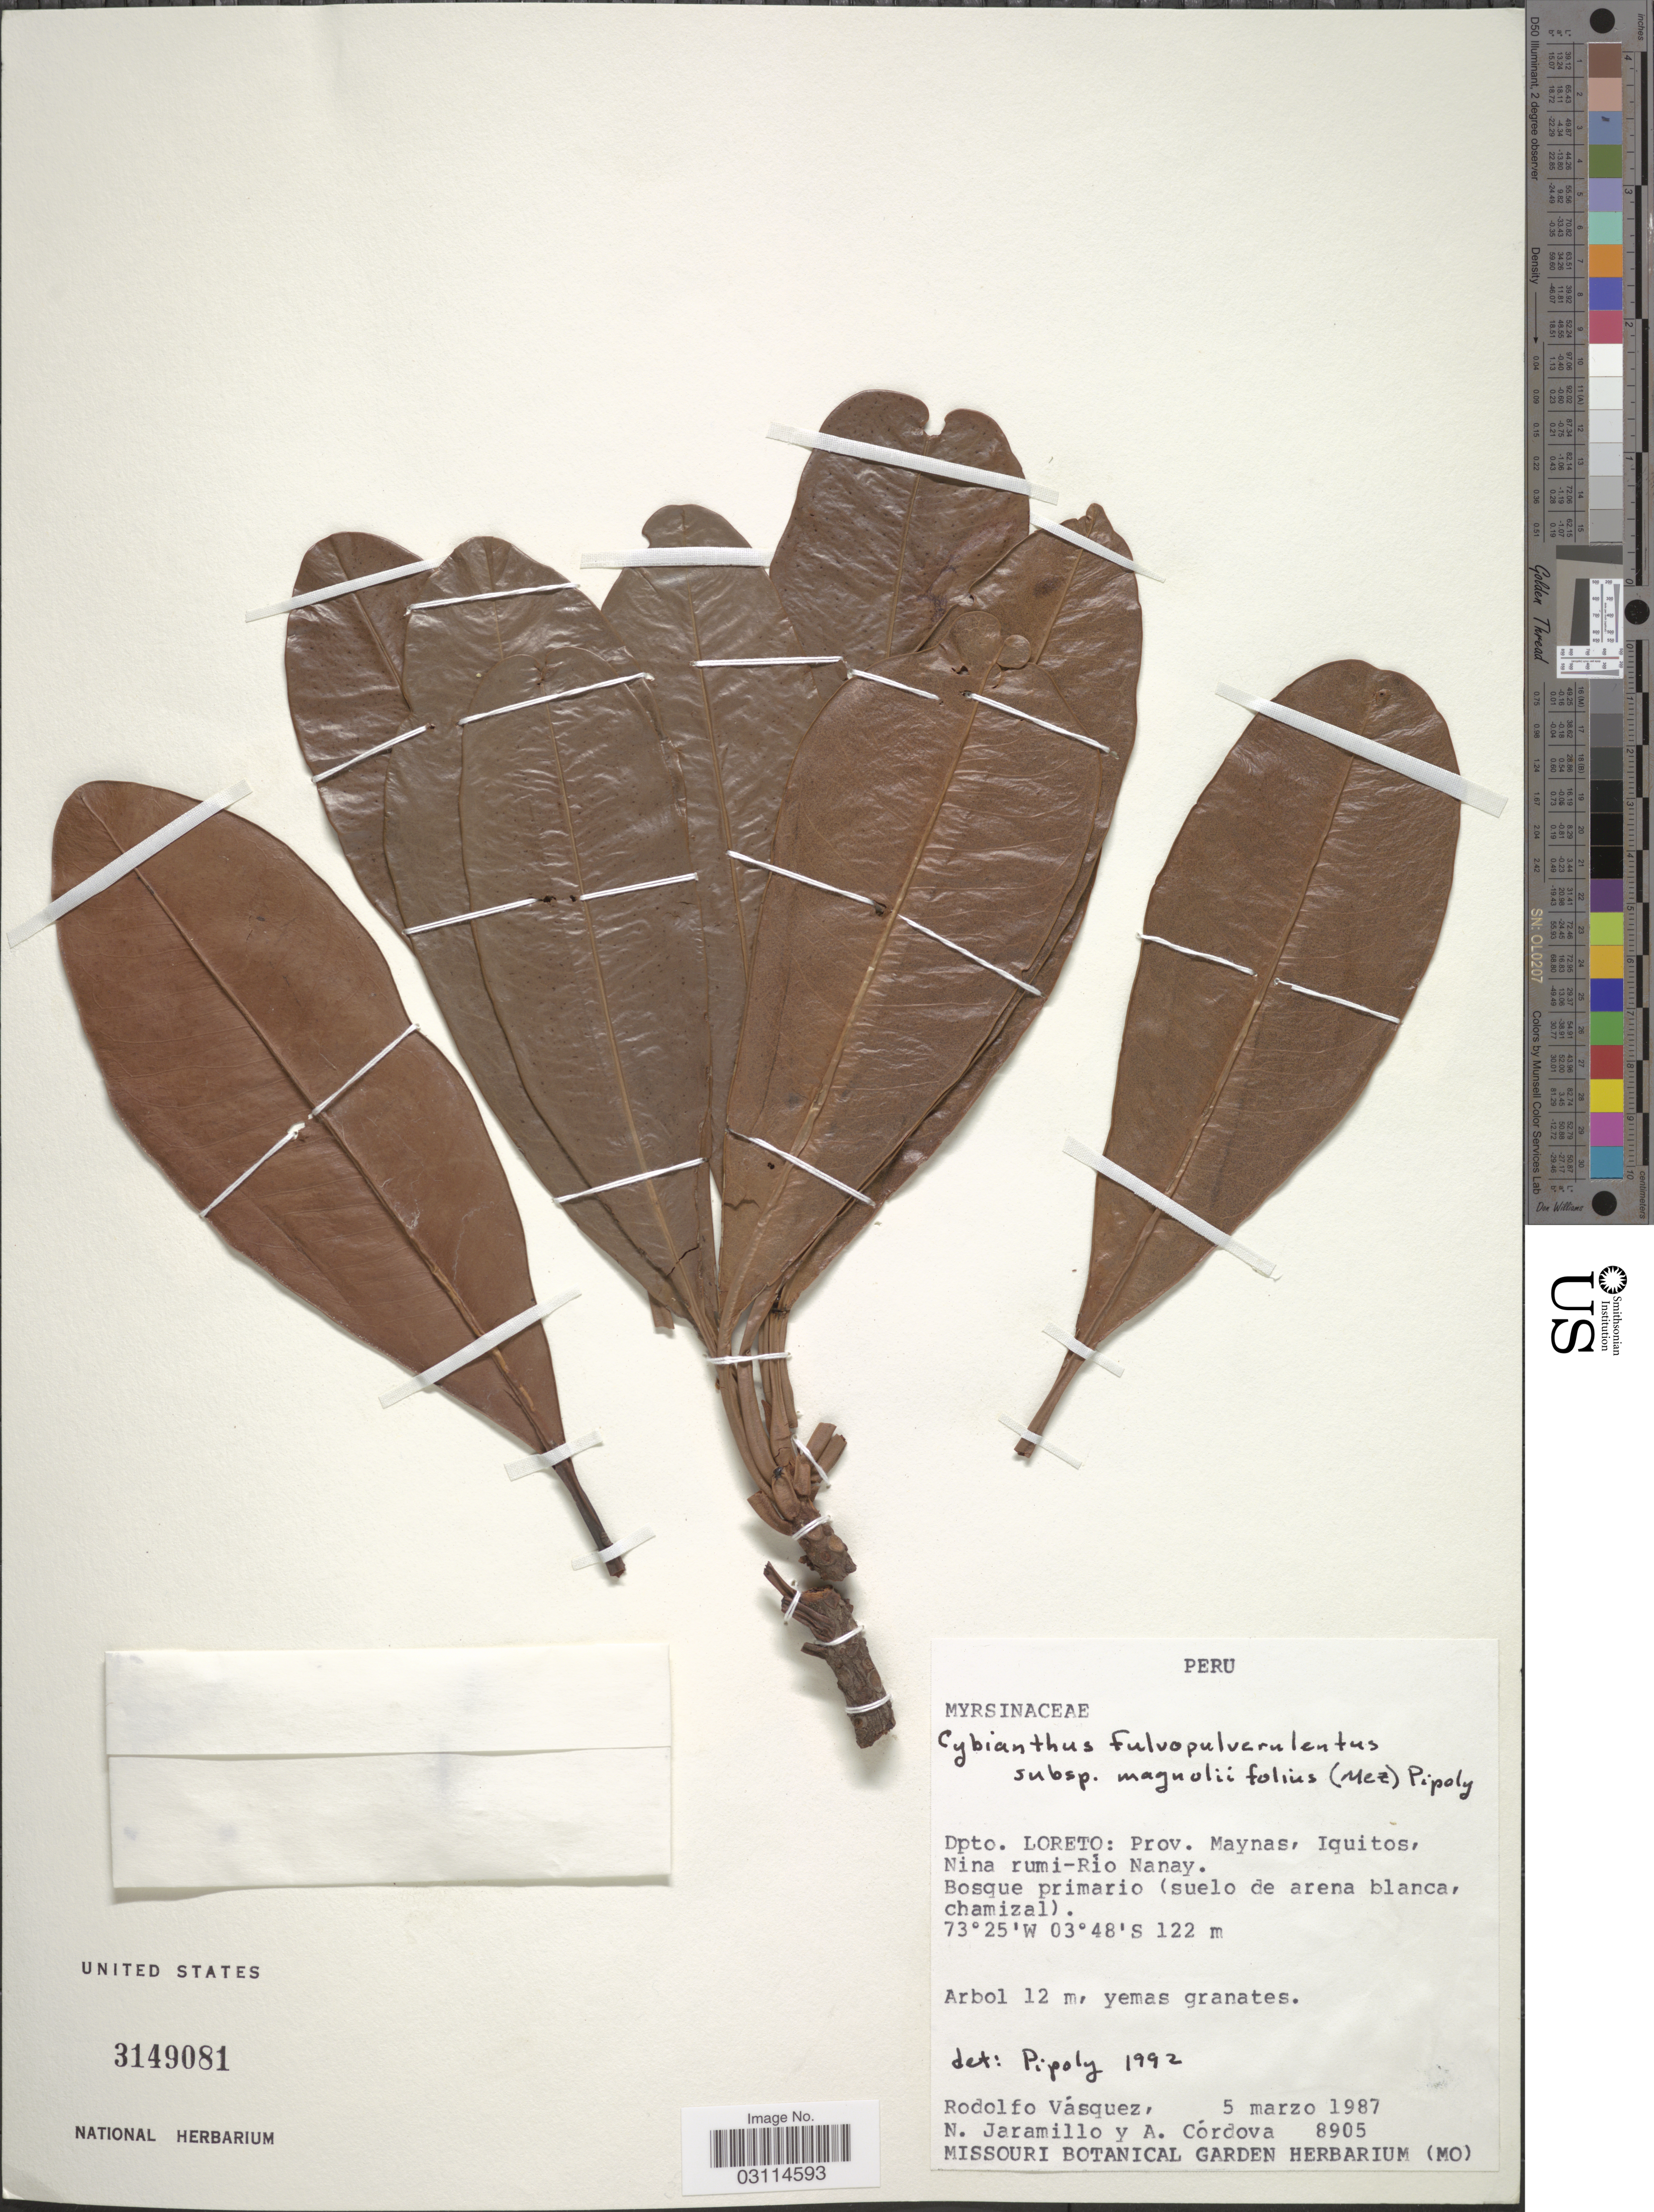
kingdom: Plantae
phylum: Tracheophyta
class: Magnoliopsida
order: Ericales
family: Primulaceae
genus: Cybianthus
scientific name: Cybianthus fulvopulverulentus subsp. magnoliifolius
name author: (Mez) Pipoly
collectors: R. Vásquez, N. Jaramillo & A. Córdova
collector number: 8905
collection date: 1987-03-05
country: Peru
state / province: Loreto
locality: Dpto. Loreto: Prov. Maynas, Iquitos, Nina rumi-Rio Nanay.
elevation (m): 122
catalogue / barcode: US 3149081